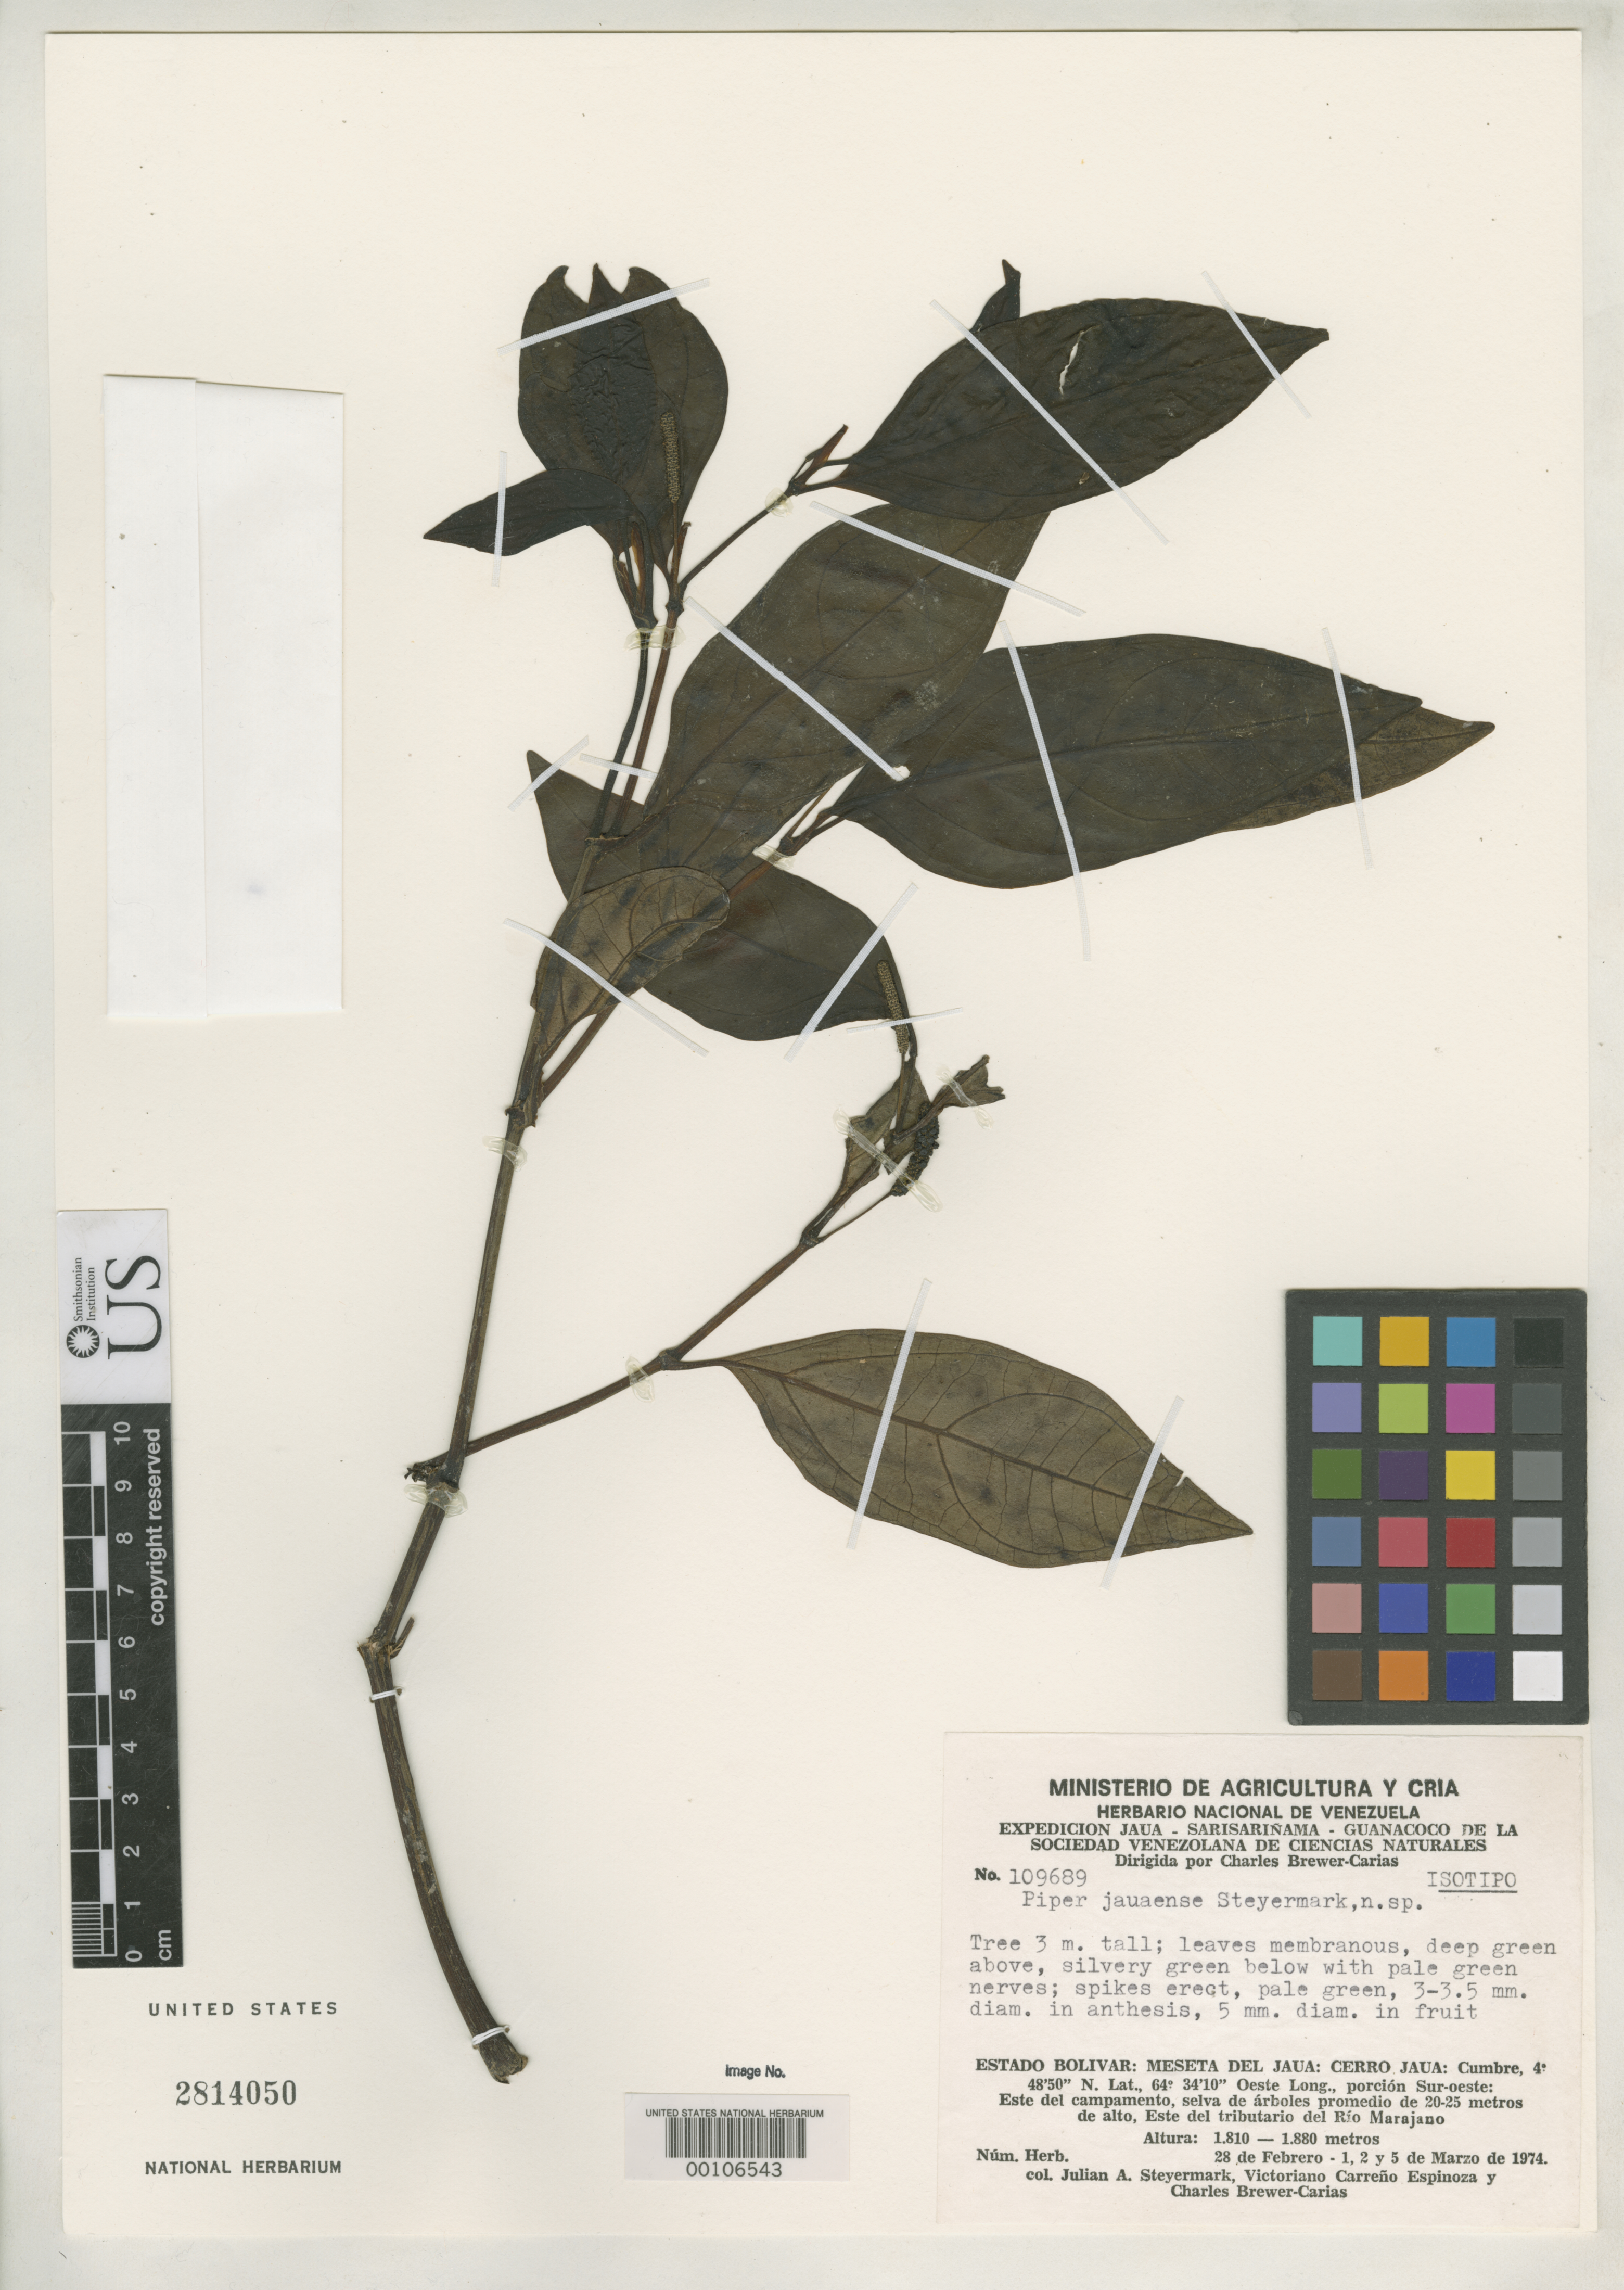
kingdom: Plantae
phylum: Tracheophyta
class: Magnoliopsida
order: Piperales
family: Piperaceae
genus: Piper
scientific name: Piper jauaense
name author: Steyerm. in Steyerm. & Brewer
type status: Isotype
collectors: J. Steyermark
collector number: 109689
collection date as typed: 01 Feb 1974 to 15 Feb 1974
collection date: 1974-02-01/1974-02-15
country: Venezuela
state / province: Bolivar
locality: Meseta del Jaua, Cerro Jaua.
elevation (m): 1810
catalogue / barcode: US 2814050